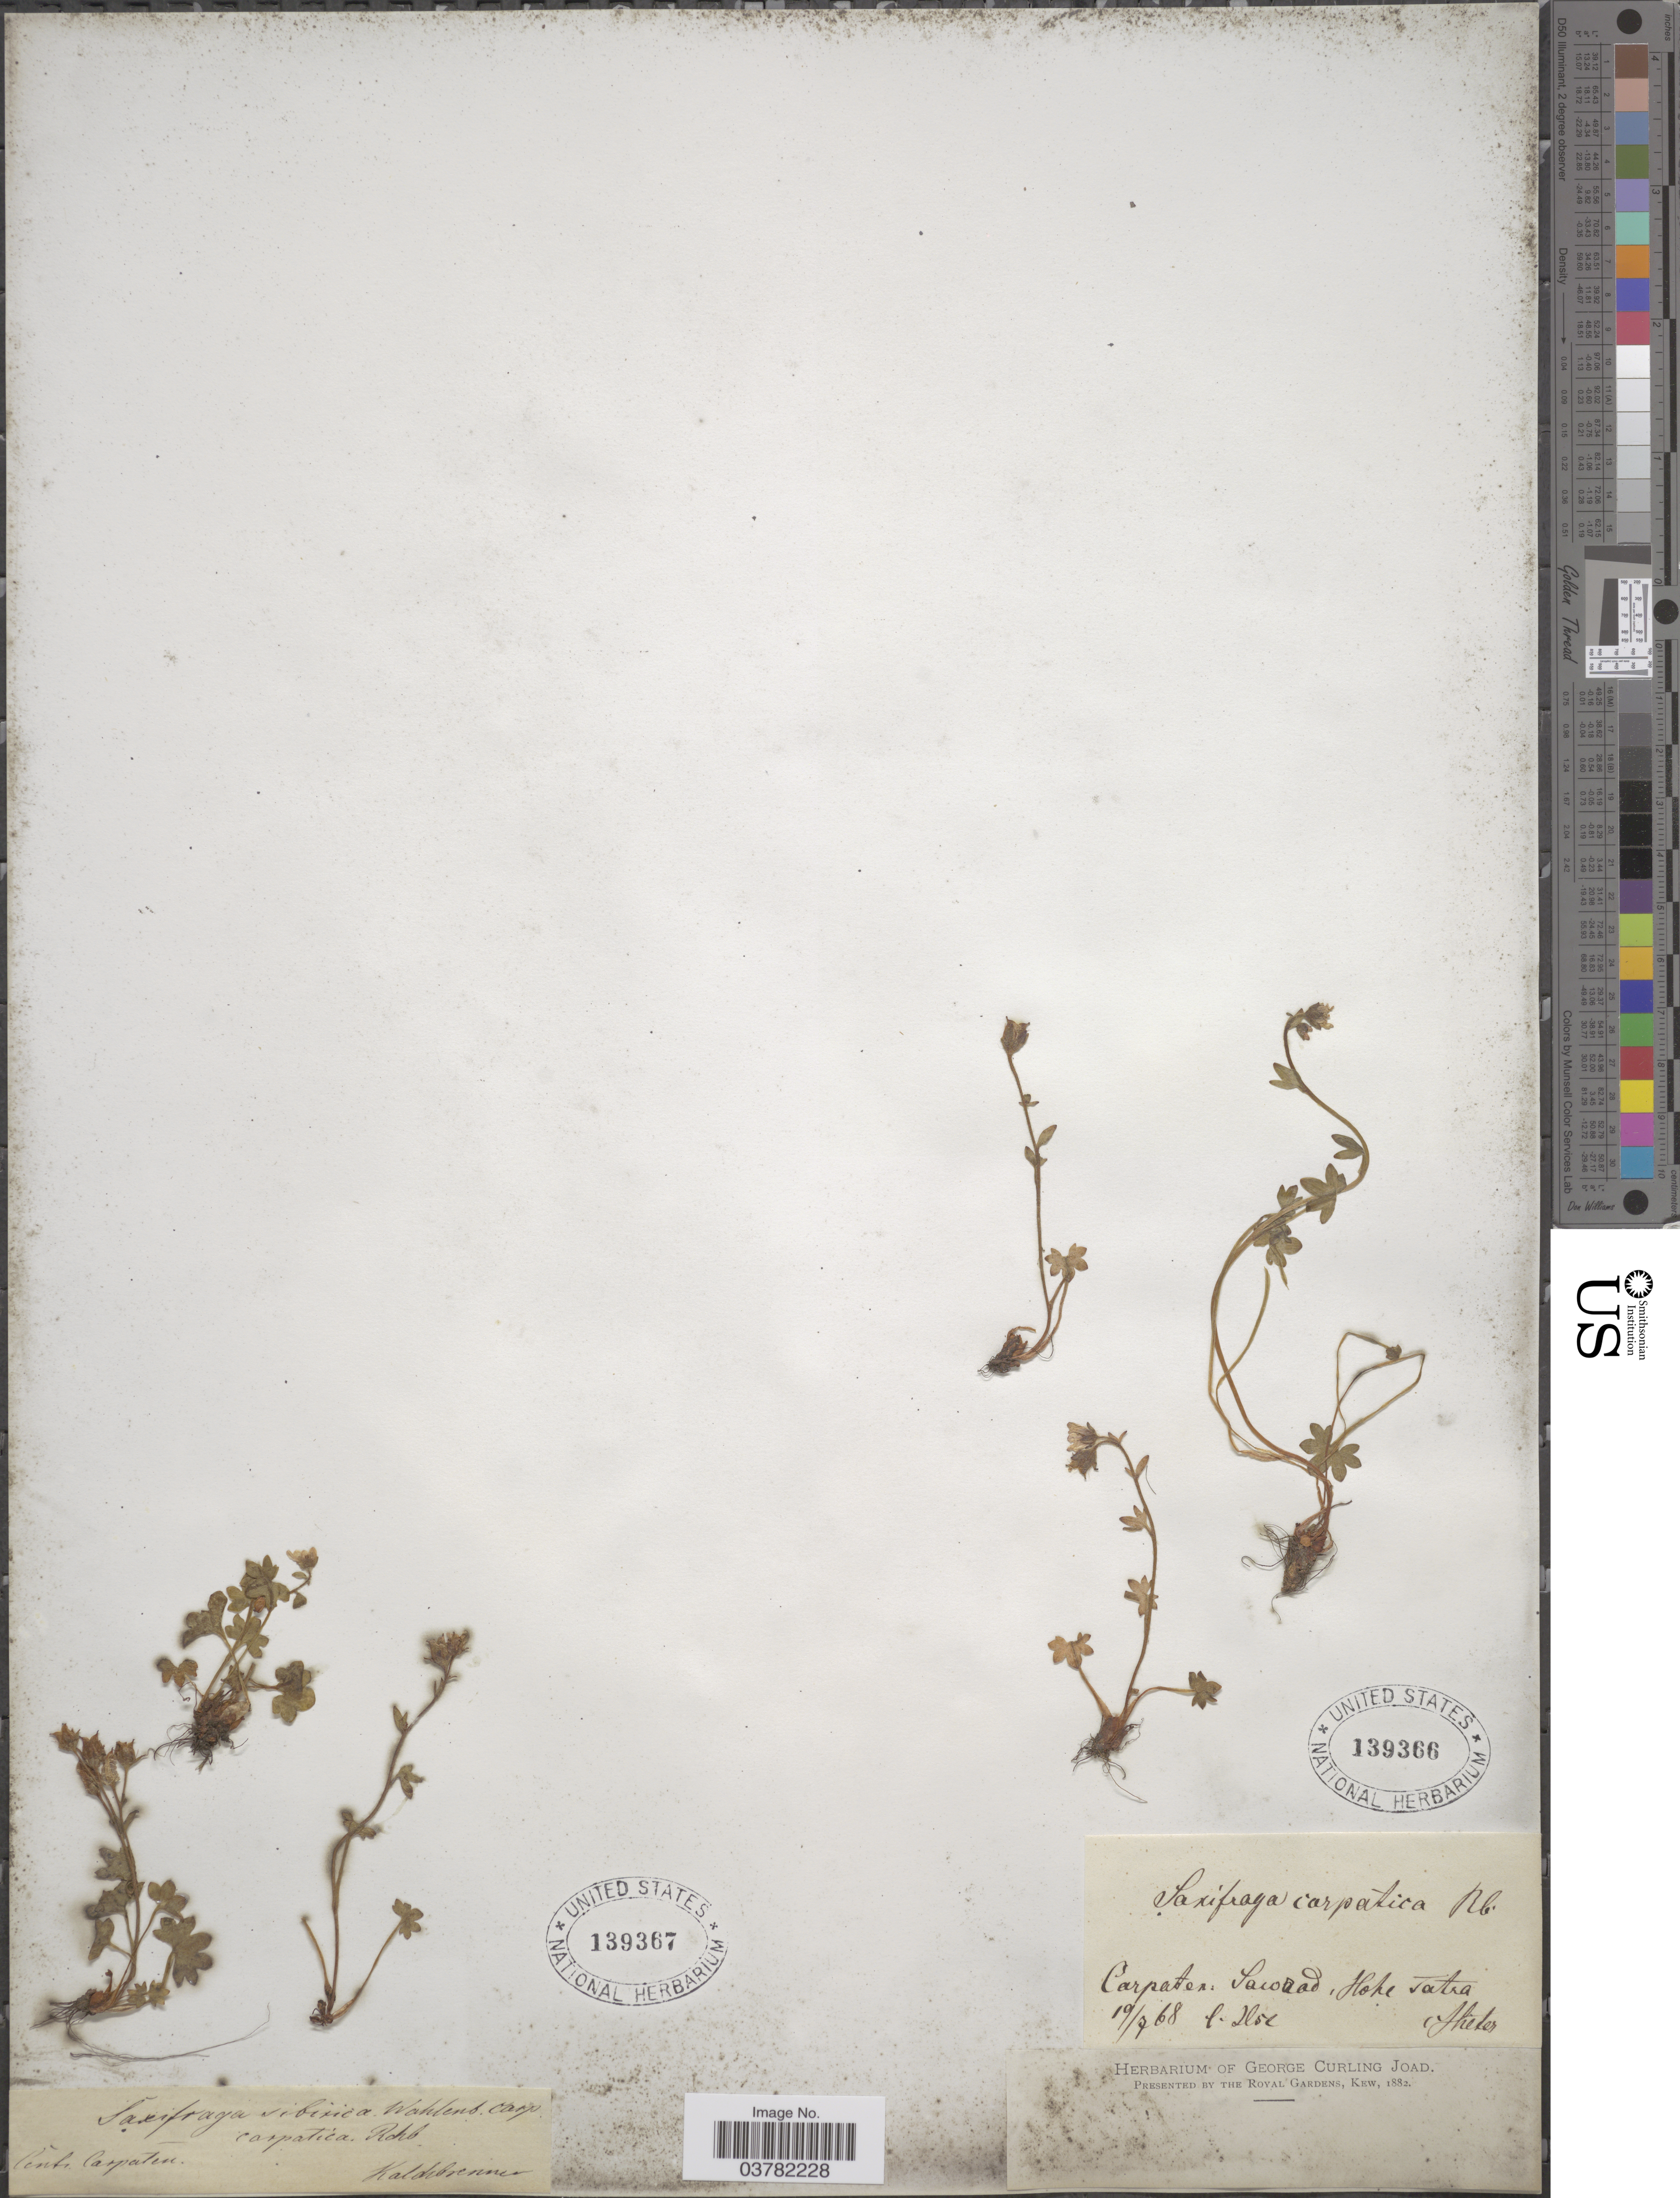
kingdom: Plantae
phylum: Tracheophyta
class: Magnoliopsida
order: Saxifragales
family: Saxifragaceae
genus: Saxifraga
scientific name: Saxifraga carpatica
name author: Sternb.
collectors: -. Huter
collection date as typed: Transcribed d/m/y: 19/7/68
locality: Carpaten: Sacorad, Hohe Tatra.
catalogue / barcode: US 139366-2